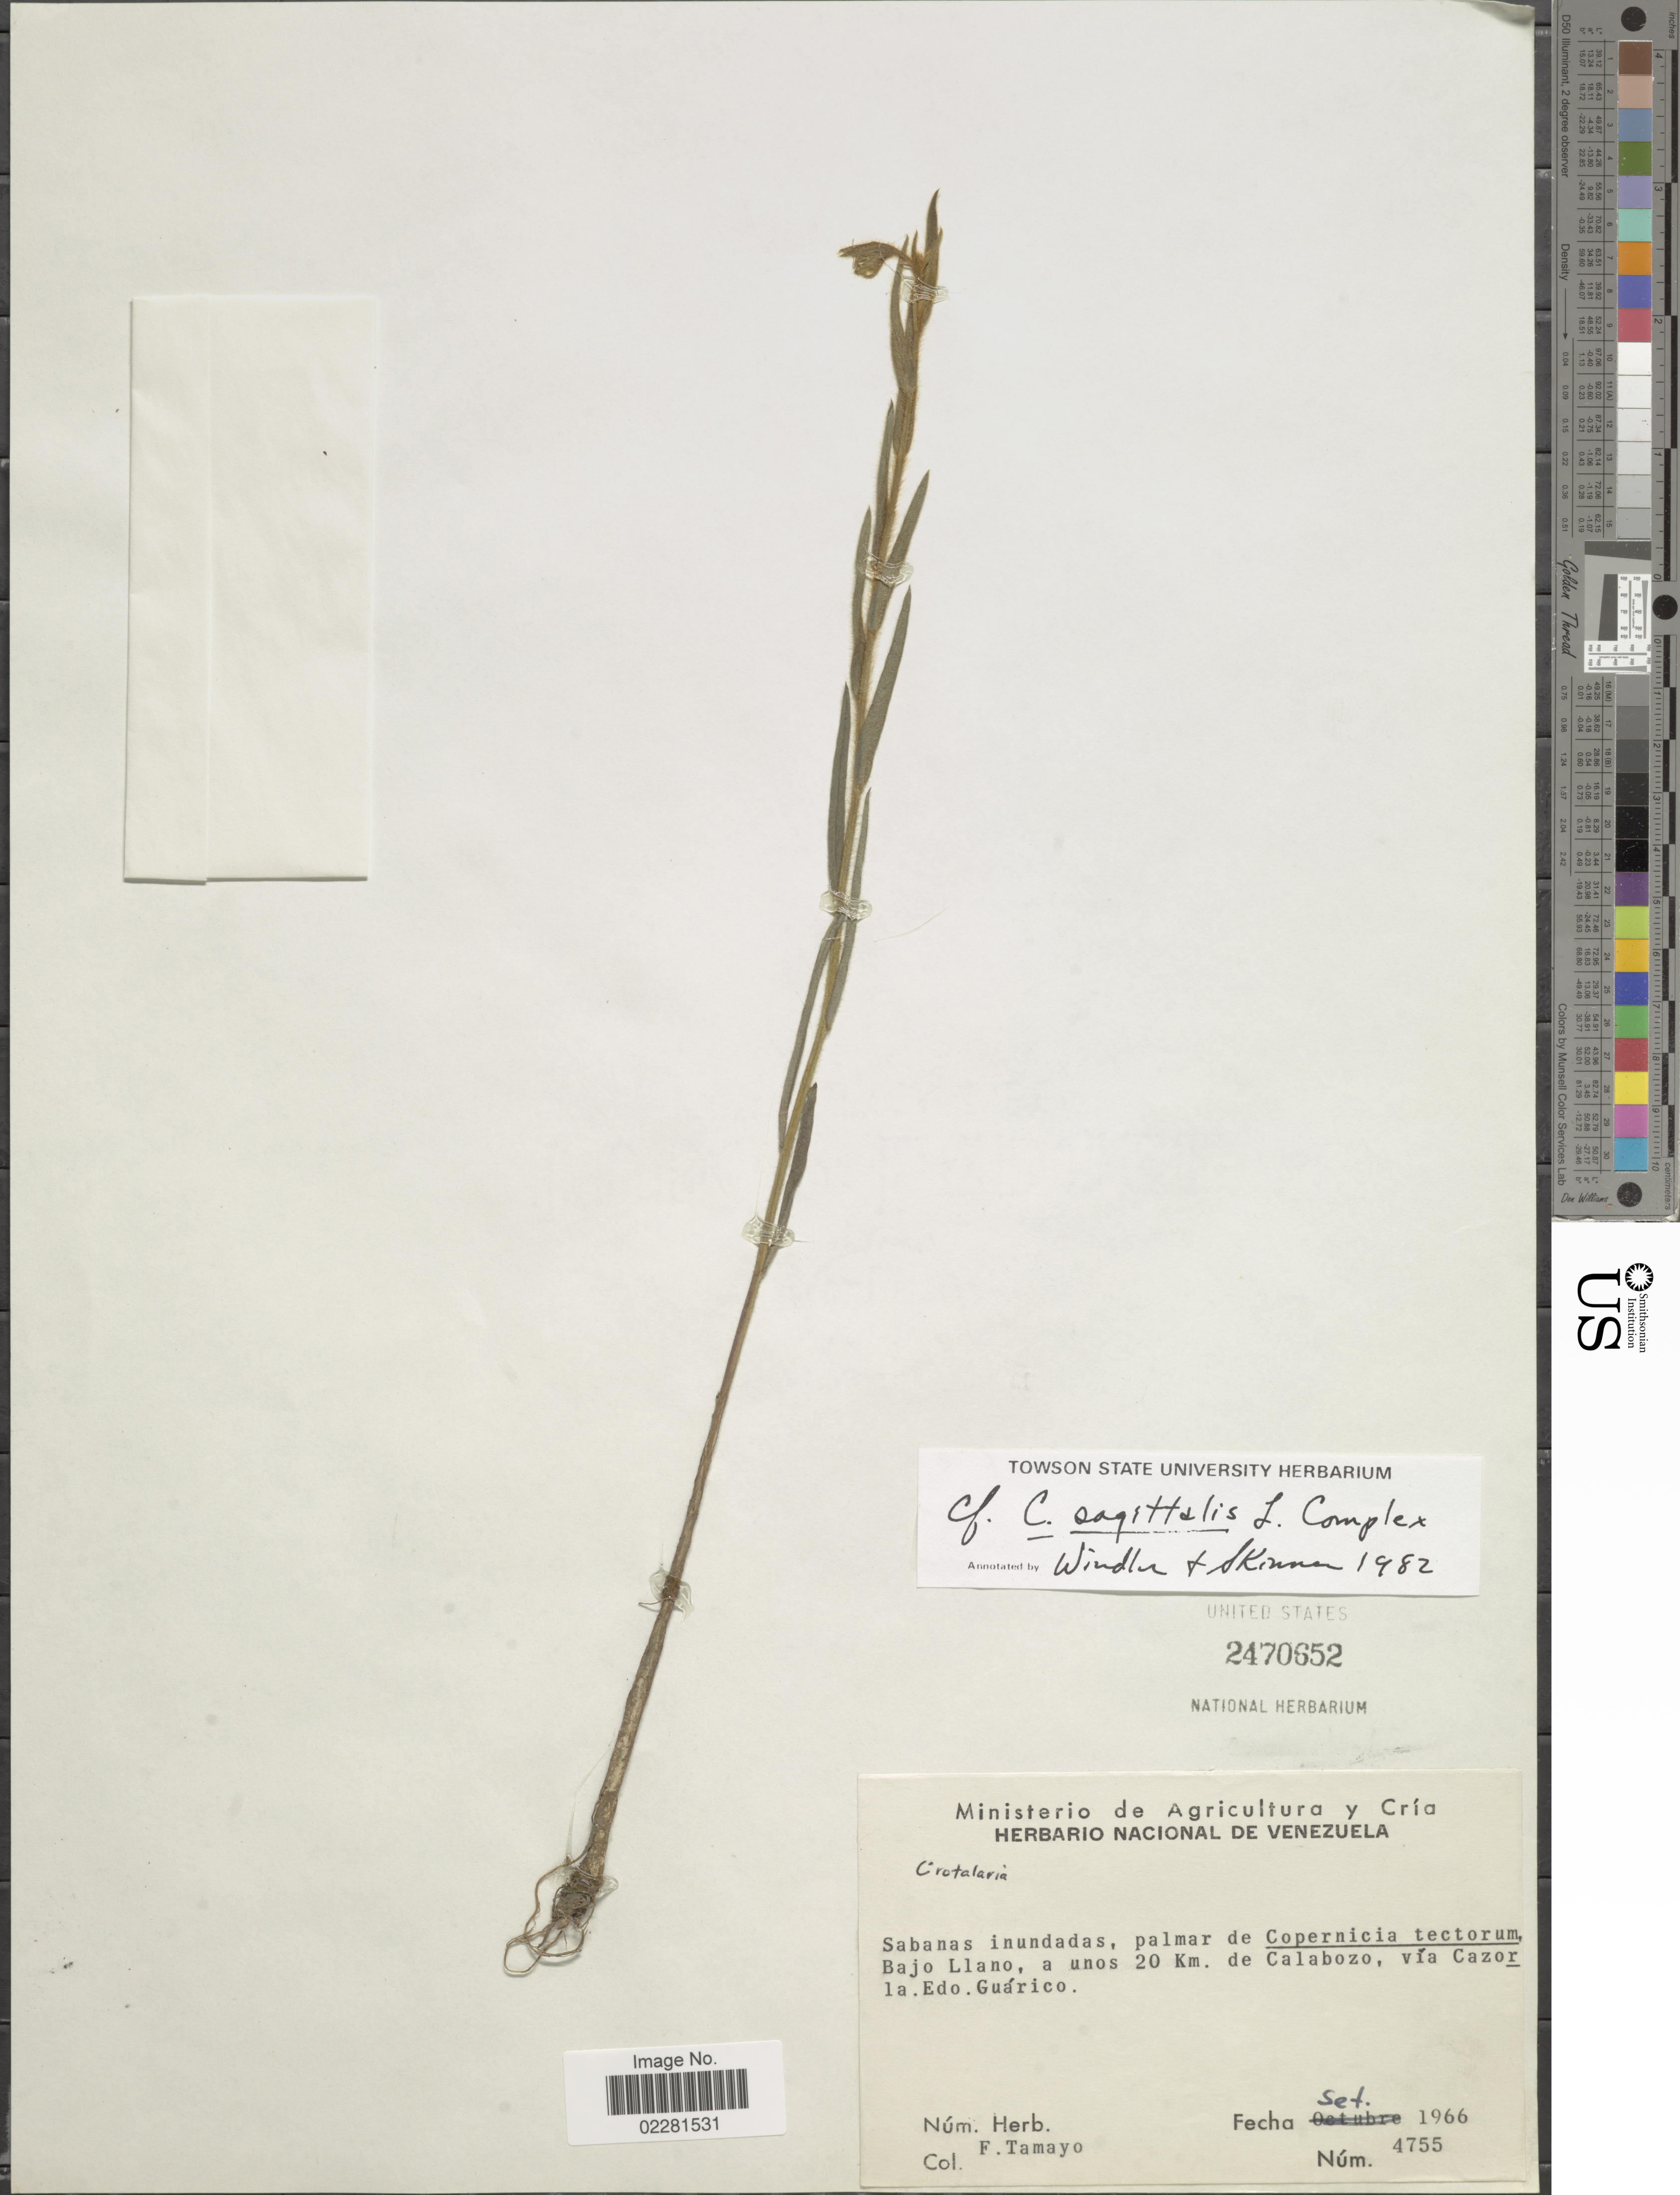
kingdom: Plantae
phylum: Tracheophyta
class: Magnoliopsida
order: Fabales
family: Fabaceae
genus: Crotalaria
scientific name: Crotalaria sagittalis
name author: L.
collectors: F. Tamayo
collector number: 4755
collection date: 1966-09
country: Venezuela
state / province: Guárico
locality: Bajo Llano, a unos 20 km de Calabozo, via Cazorla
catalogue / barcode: US 2470652